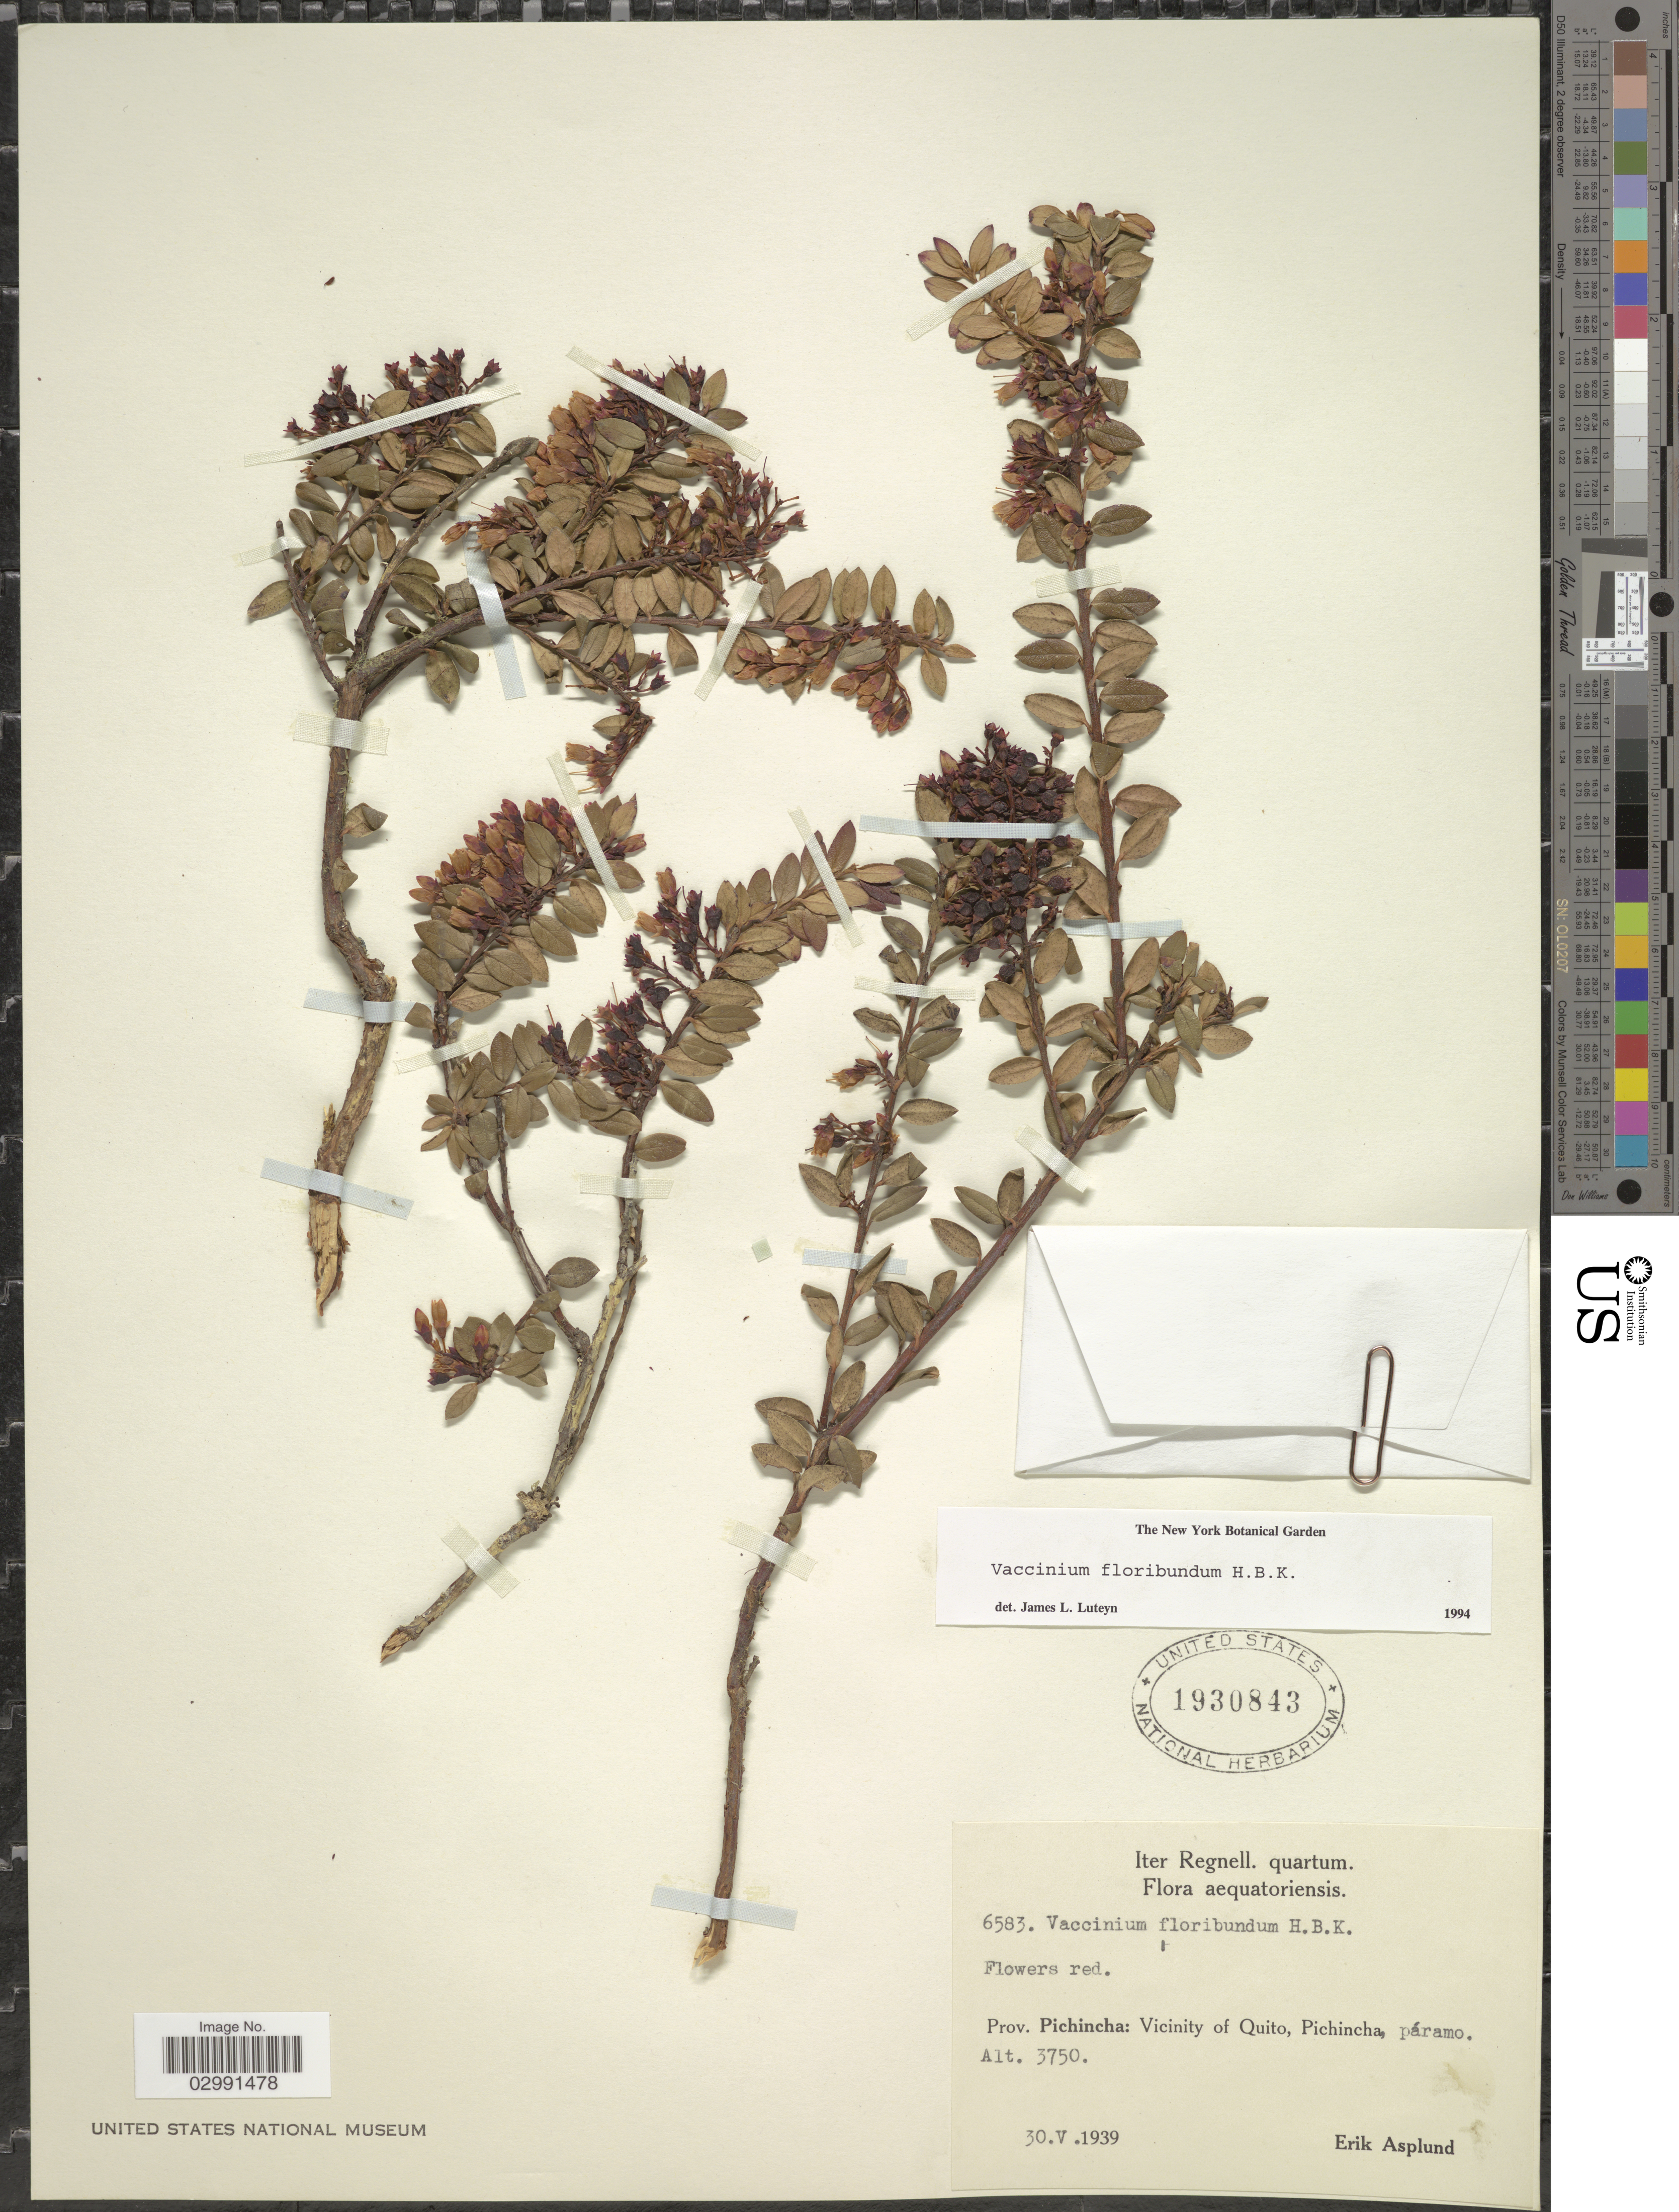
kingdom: Plantae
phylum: Tracheophyta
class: Magnoliopsida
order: Ericales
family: Ericaceae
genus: Vaccinium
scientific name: Vaccinium floribundum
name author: Kunth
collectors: E. Asplund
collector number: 6583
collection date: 1939-05-30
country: Ecuador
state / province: Pichincha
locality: Vicinity of Quito, Pichincha, páramo.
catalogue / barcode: US 1930843